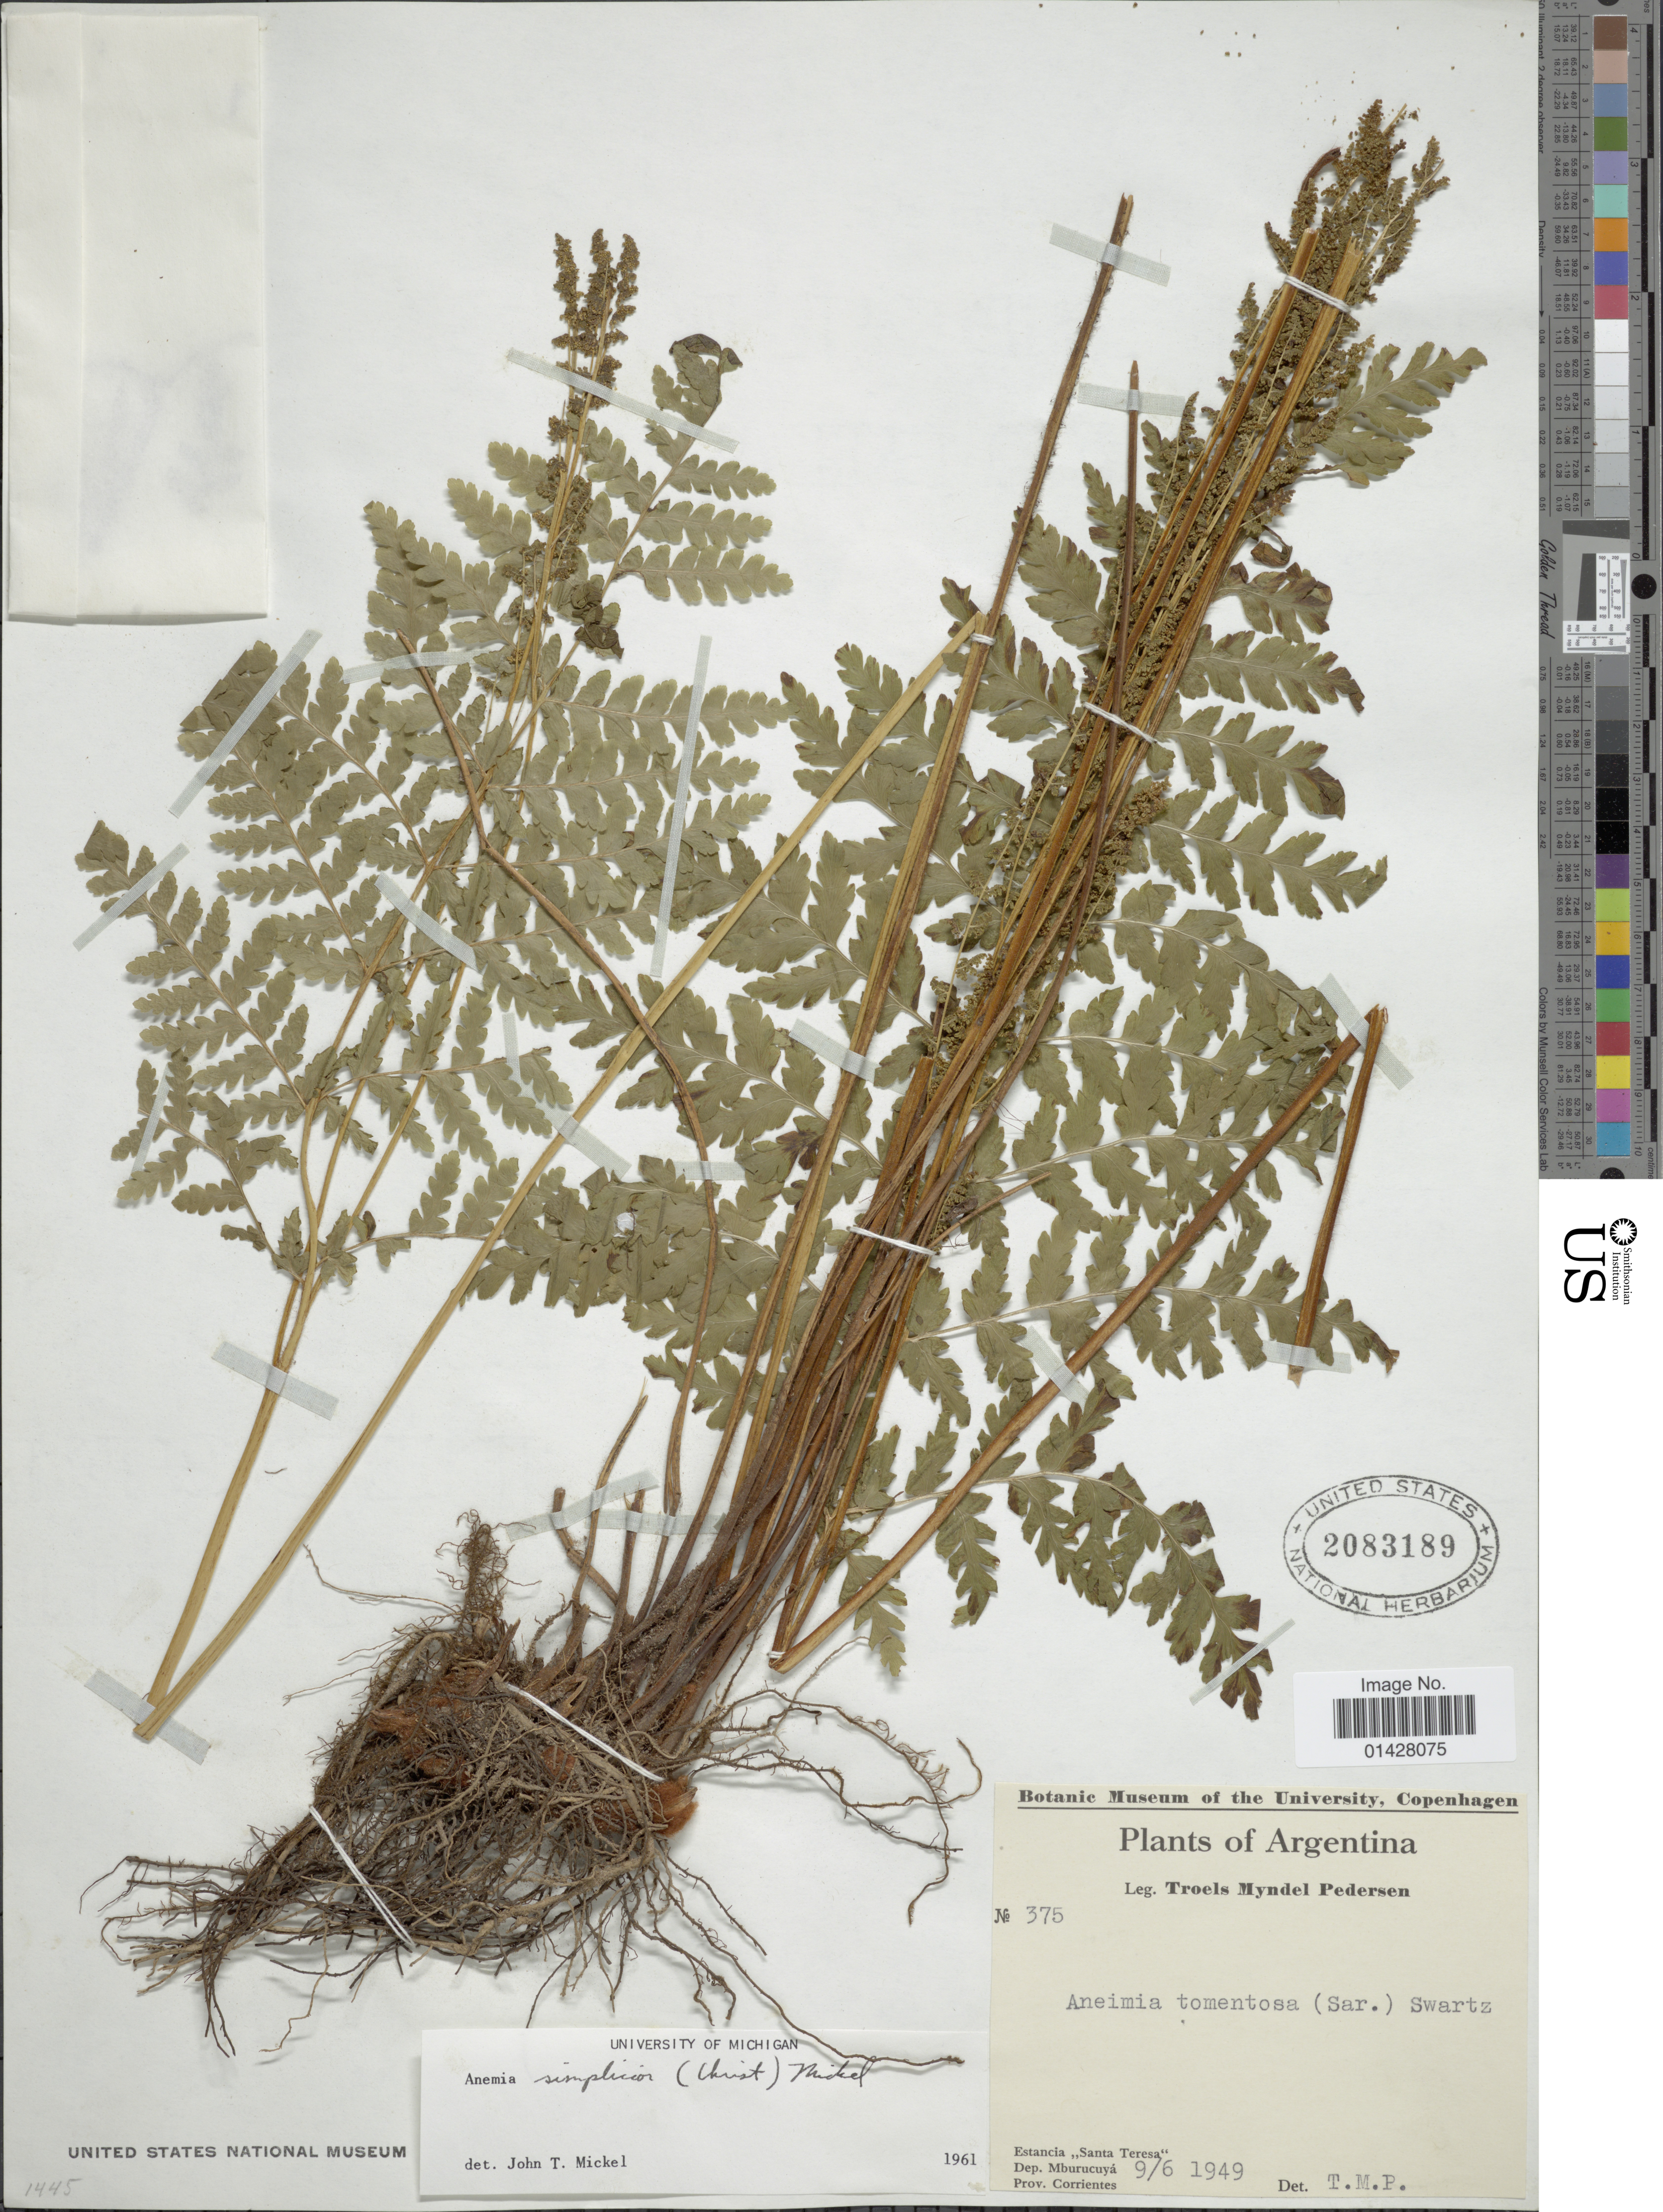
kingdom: Plantae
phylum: Tracheophyta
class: Polypodiopsida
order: Schizaeales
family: Anemiaceae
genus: Anemia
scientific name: Anemia simplicior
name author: (Christ) Mickel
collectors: T. Pederson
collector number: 375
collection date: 1949-06-09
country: Argentina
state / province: Corrientes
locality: Estancia Santa Teresa, Dep. Mburucuya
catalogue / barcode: US 2083189